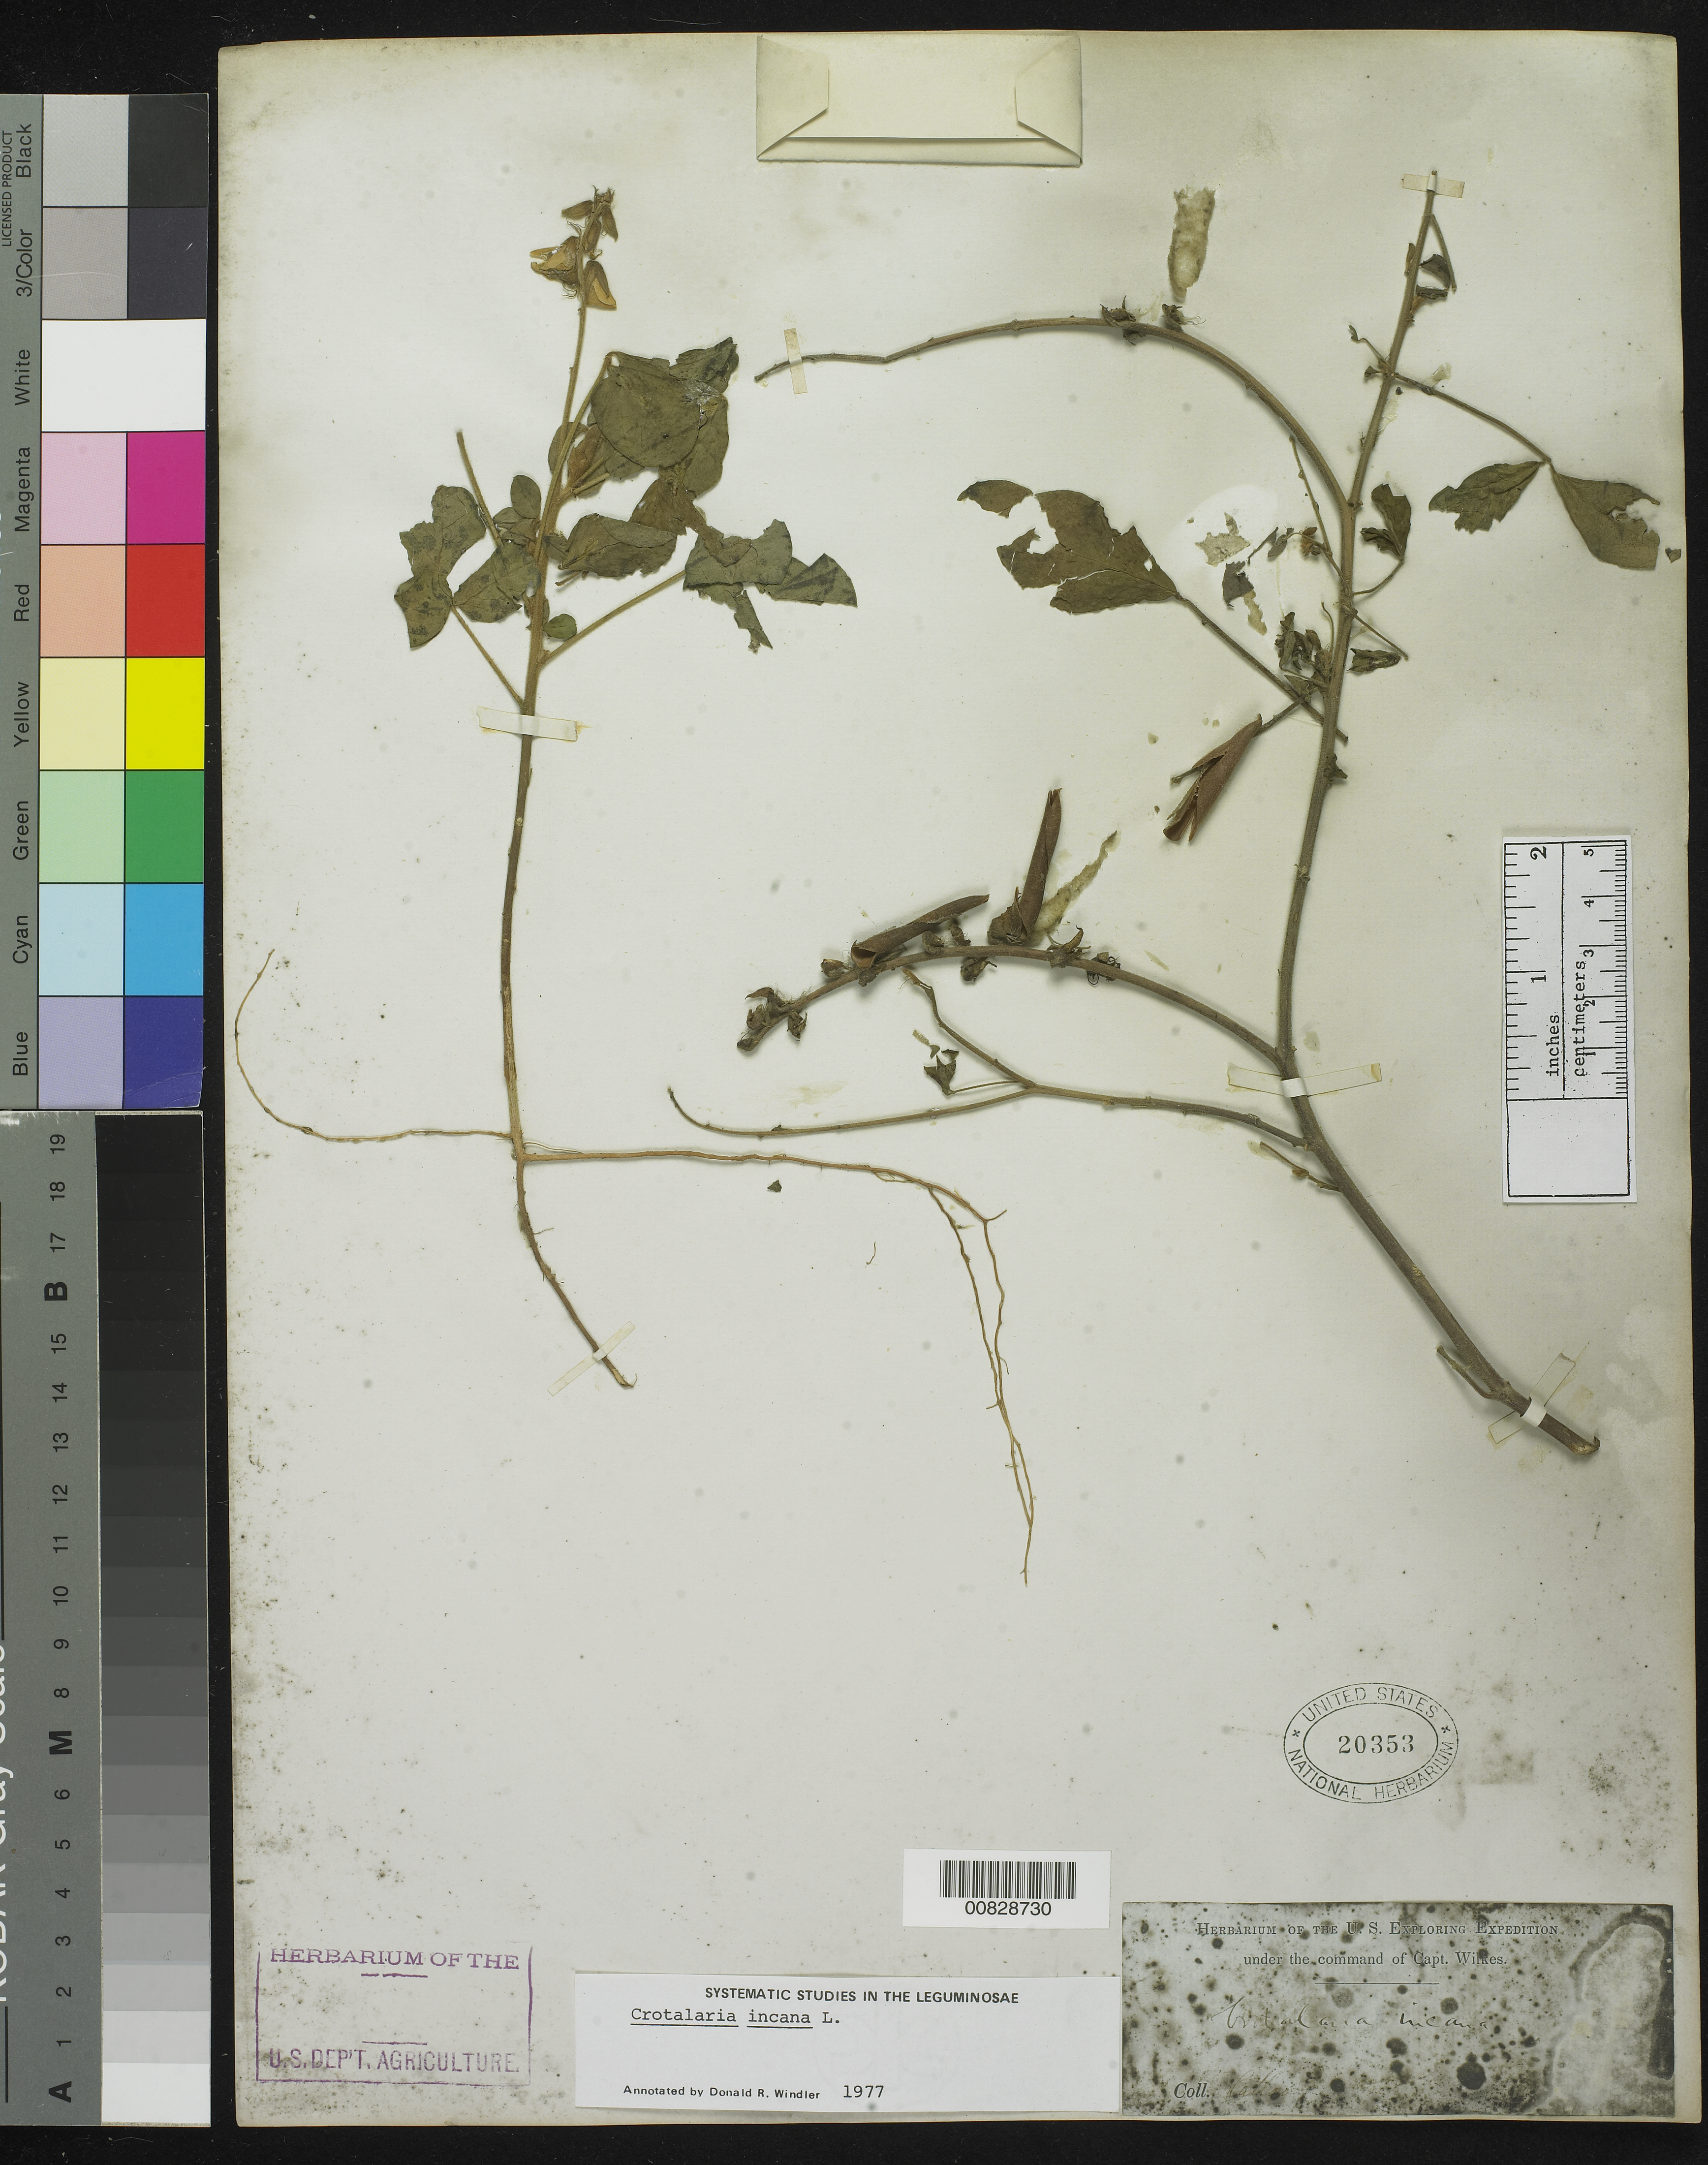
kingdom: Plantae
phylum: Tracheophyta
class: Magnoliopsida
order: Fabales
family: Fabaceae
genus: Crotalaria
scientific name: Crotalaria incana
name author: L.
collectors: Wilkes Explor. Exped.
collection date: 1838/1842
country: Peru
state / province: Callao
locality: Callao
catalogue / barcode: US 20353